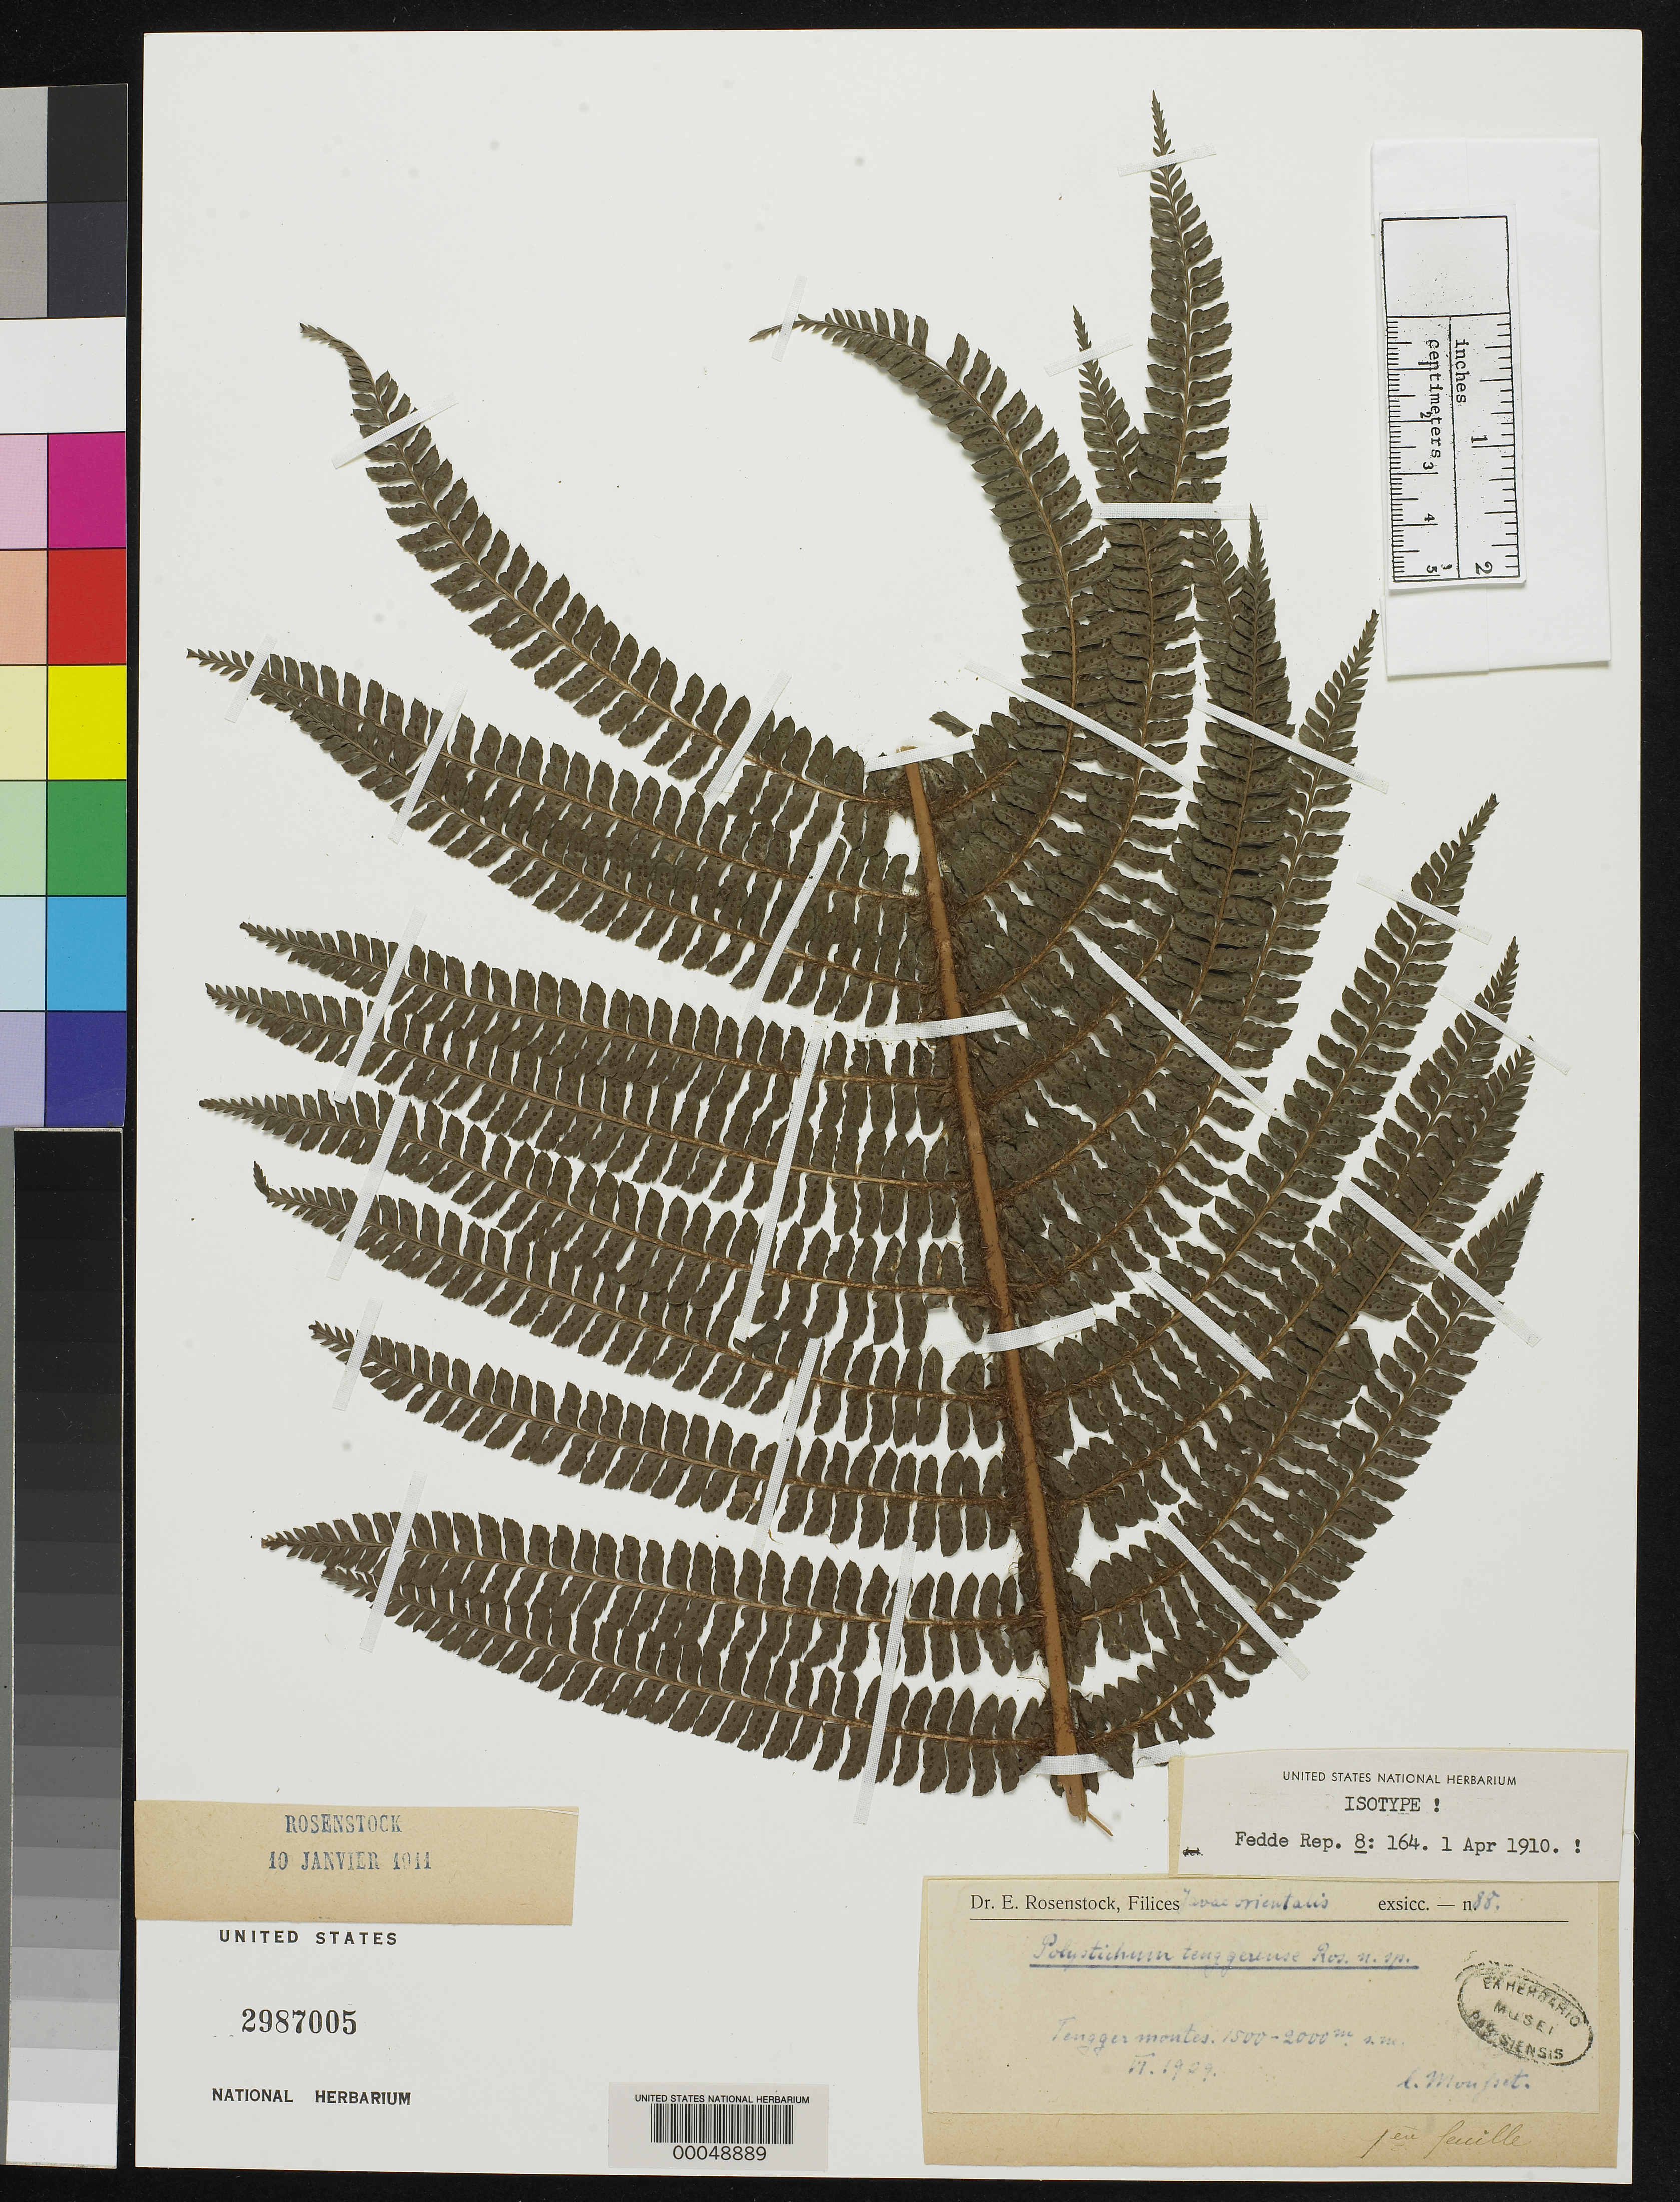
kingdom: Plantae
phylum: Tracheophyta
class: Polypodiopsida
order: Polypodiales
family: Dryopteridaceae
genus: Polystichum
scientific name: Polystichum tenggerense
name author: Rosenst.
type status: Isotype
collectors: J. Mousset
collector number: Ros. Fil. Jav. Orient. Exs. 88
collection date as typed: Jun 1909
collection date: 1909-06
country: Indonesia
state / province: Java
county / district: Jawa Timur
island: Java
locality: Tengger Mountains.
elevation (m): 1500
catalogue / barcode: US 2987005